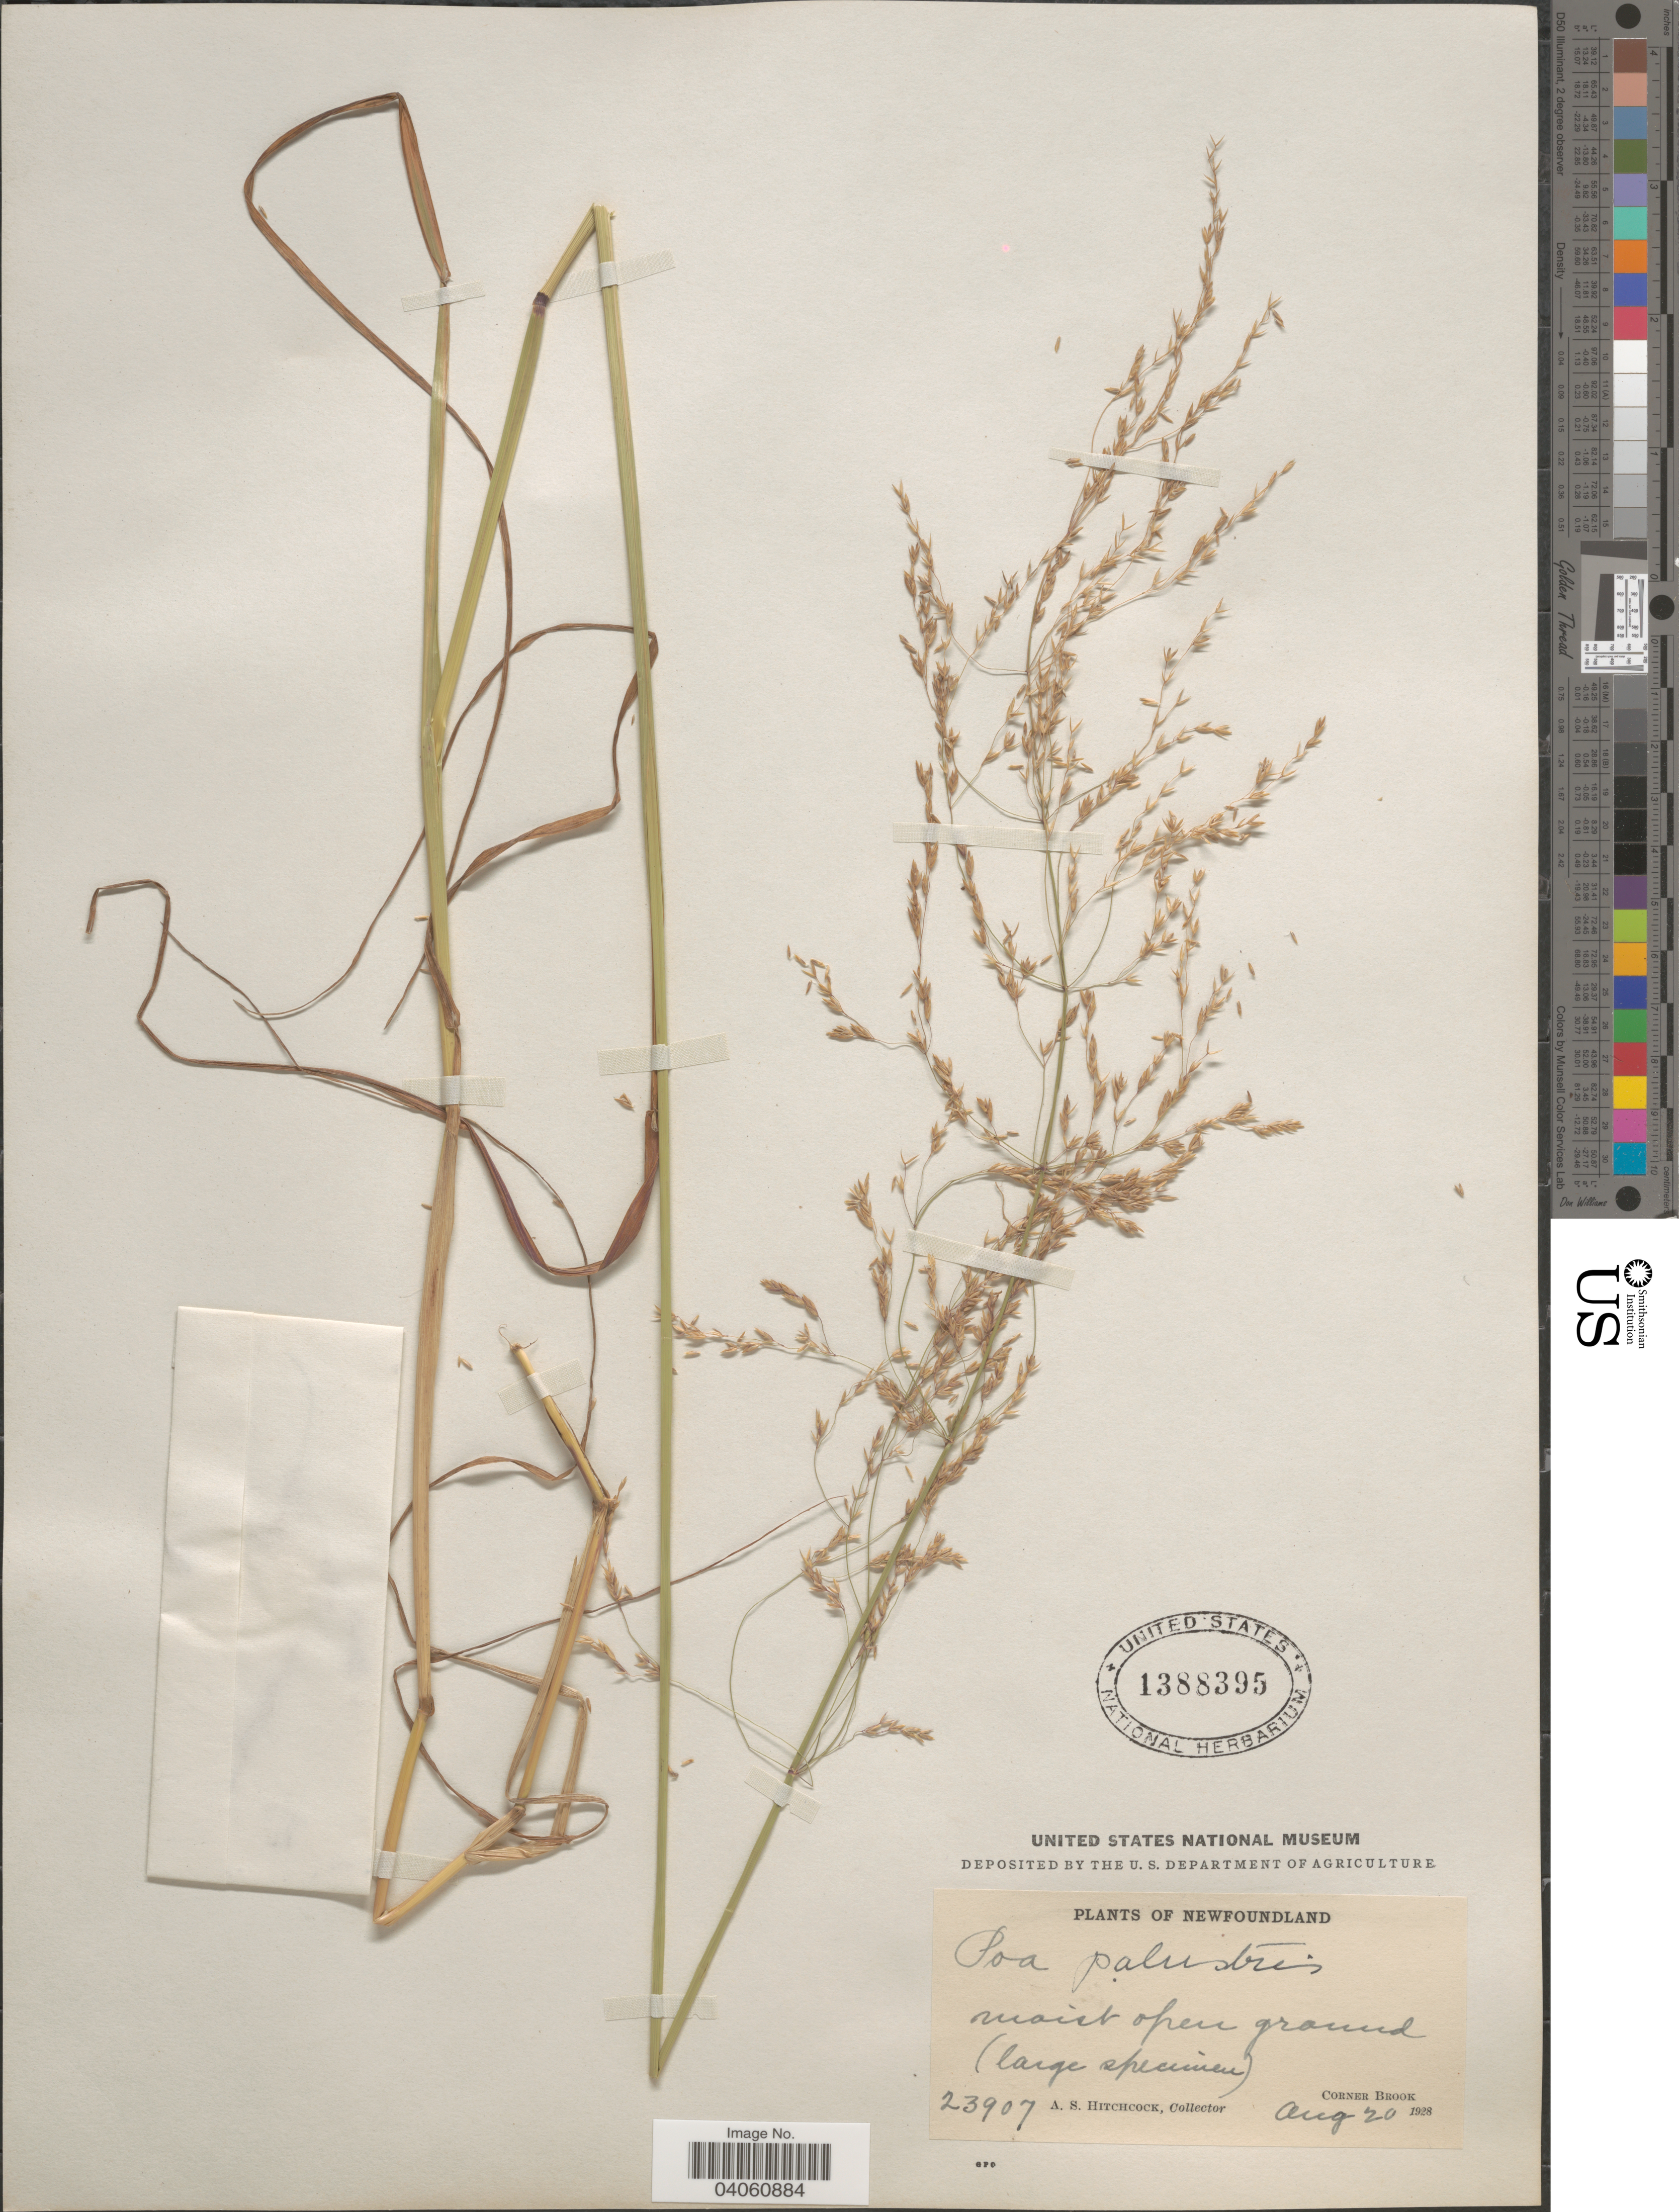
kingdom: Plantae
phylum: Tracheophyta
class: Liliopsida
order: Poales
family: Poaceae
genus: Poa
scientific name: Poa palustris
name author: L.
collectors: A. S. Hitchcock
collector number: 23907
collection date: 1928-08-20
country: Canada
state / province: Newfoundland and Labrador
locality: Corner Brook.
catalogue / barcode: US 1388395